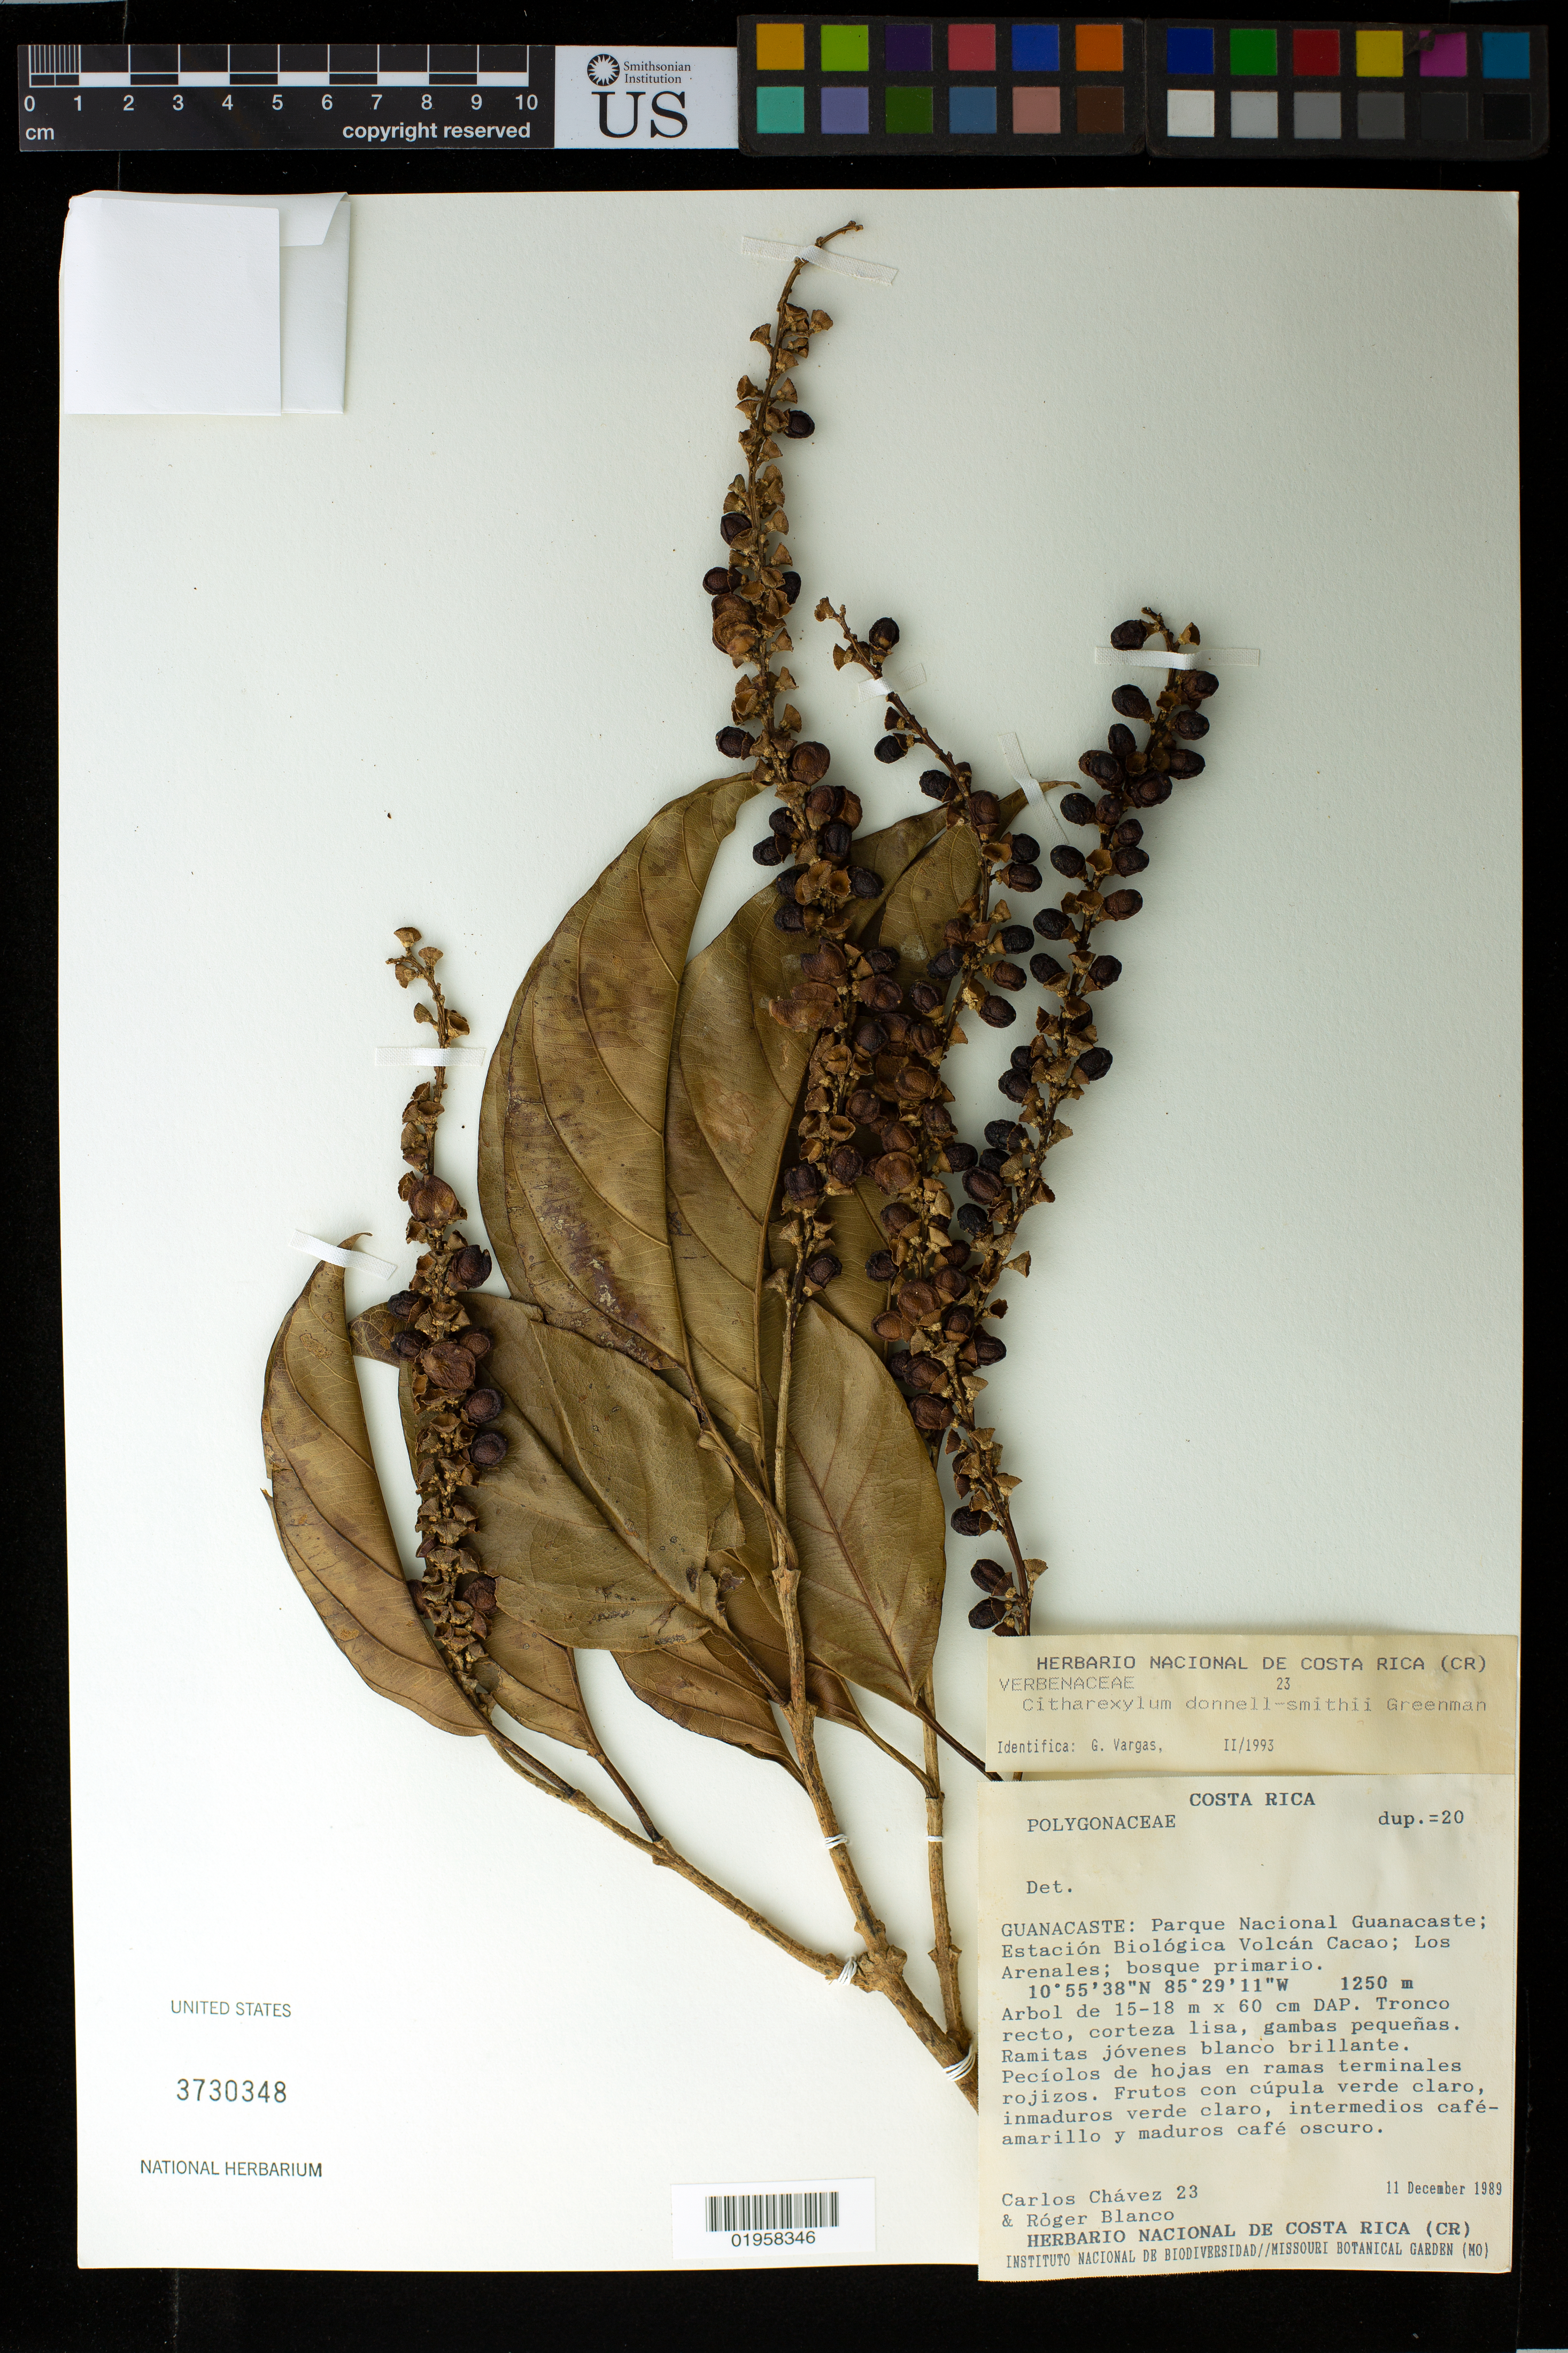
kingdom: Plantae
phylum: Tracheophyta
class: Magnoliopsida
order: Lamiales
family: Verbenaceae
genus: Citharexylum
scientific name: Citharexylum donnell-smithii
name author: Greenm.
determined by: Vargas, G.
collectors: C. Chávez & R. Blanco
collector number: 23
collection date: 1989-12-11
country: Costa Rica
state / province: Guanacaste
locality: Parque Nacional Guanacaste, Estación Biológica Volcán Cacao. Los Arenales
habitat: Bosque primario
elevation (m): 1250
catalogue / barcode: US 3730348